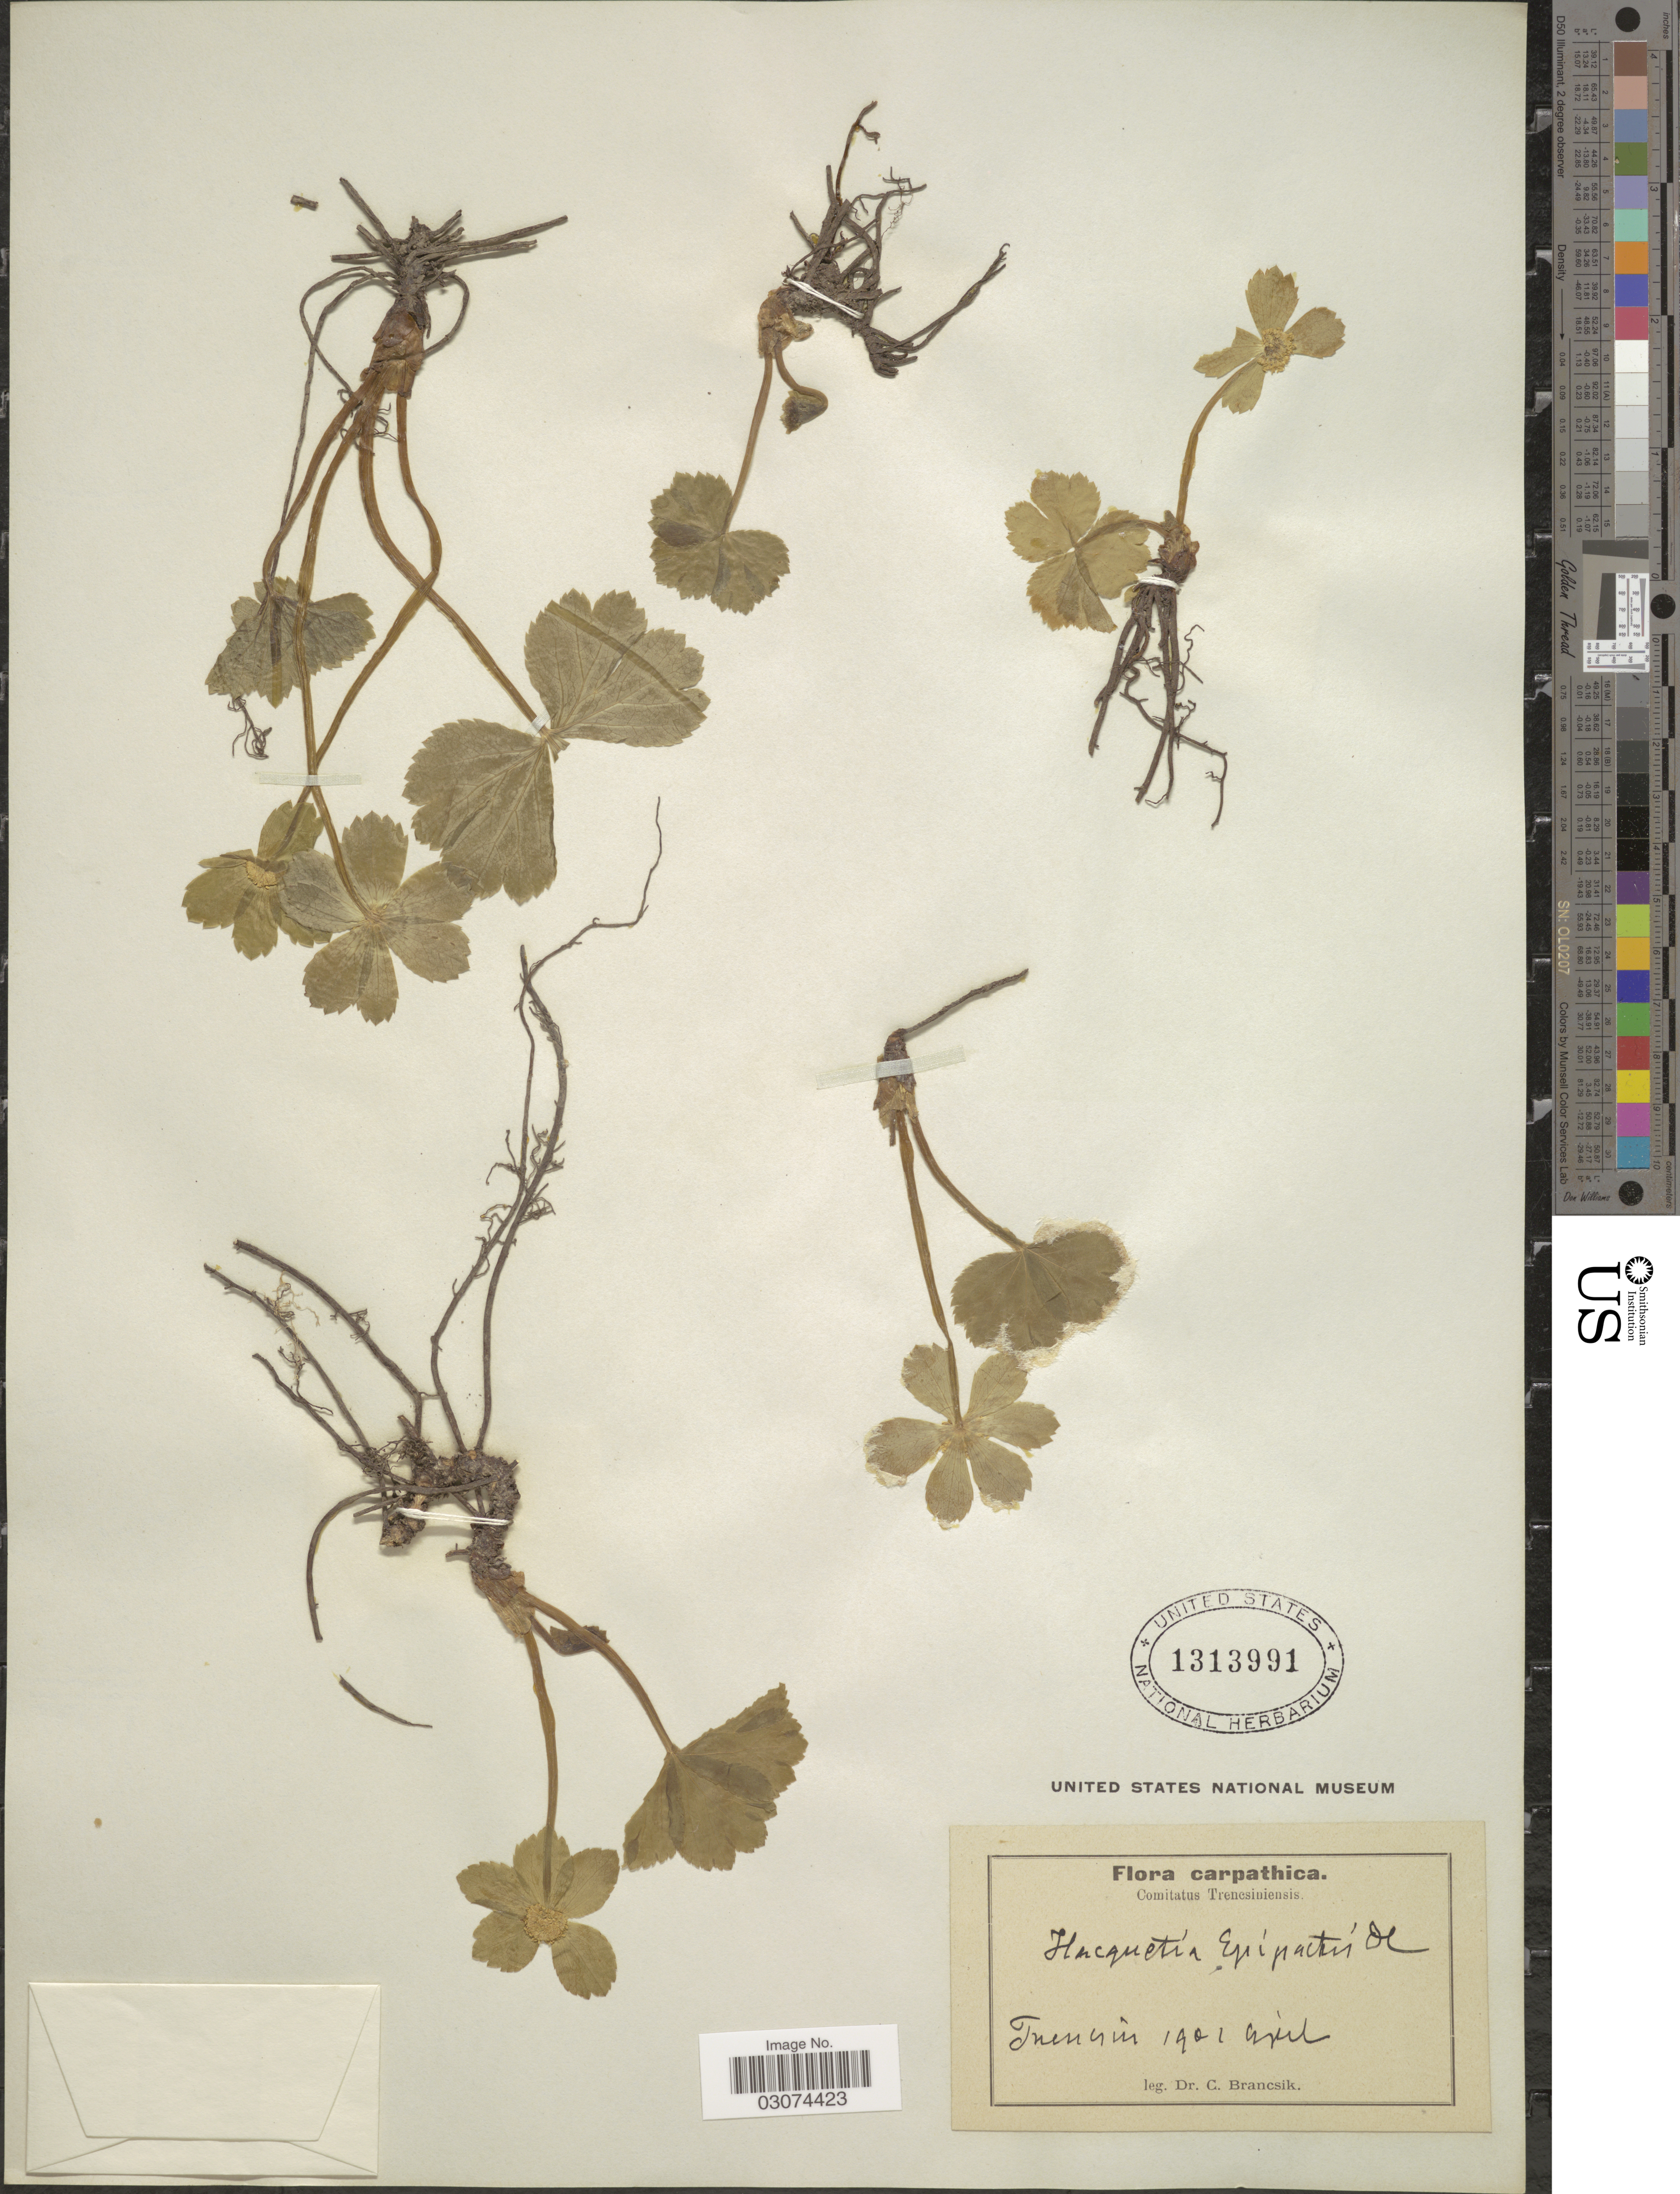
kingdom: Plantae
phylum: Tracheophyta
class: Magnoliopsida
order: Apiales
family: Apiaceae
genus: Hacquetia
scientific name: Hacquetia epipactis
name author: (Scop.) DC.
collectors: C. Brancsik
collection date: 1901-04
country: Slovakia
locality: Carpathica. Comitatus Trencsiniensis. Trencsin.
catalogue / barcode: US 1313991